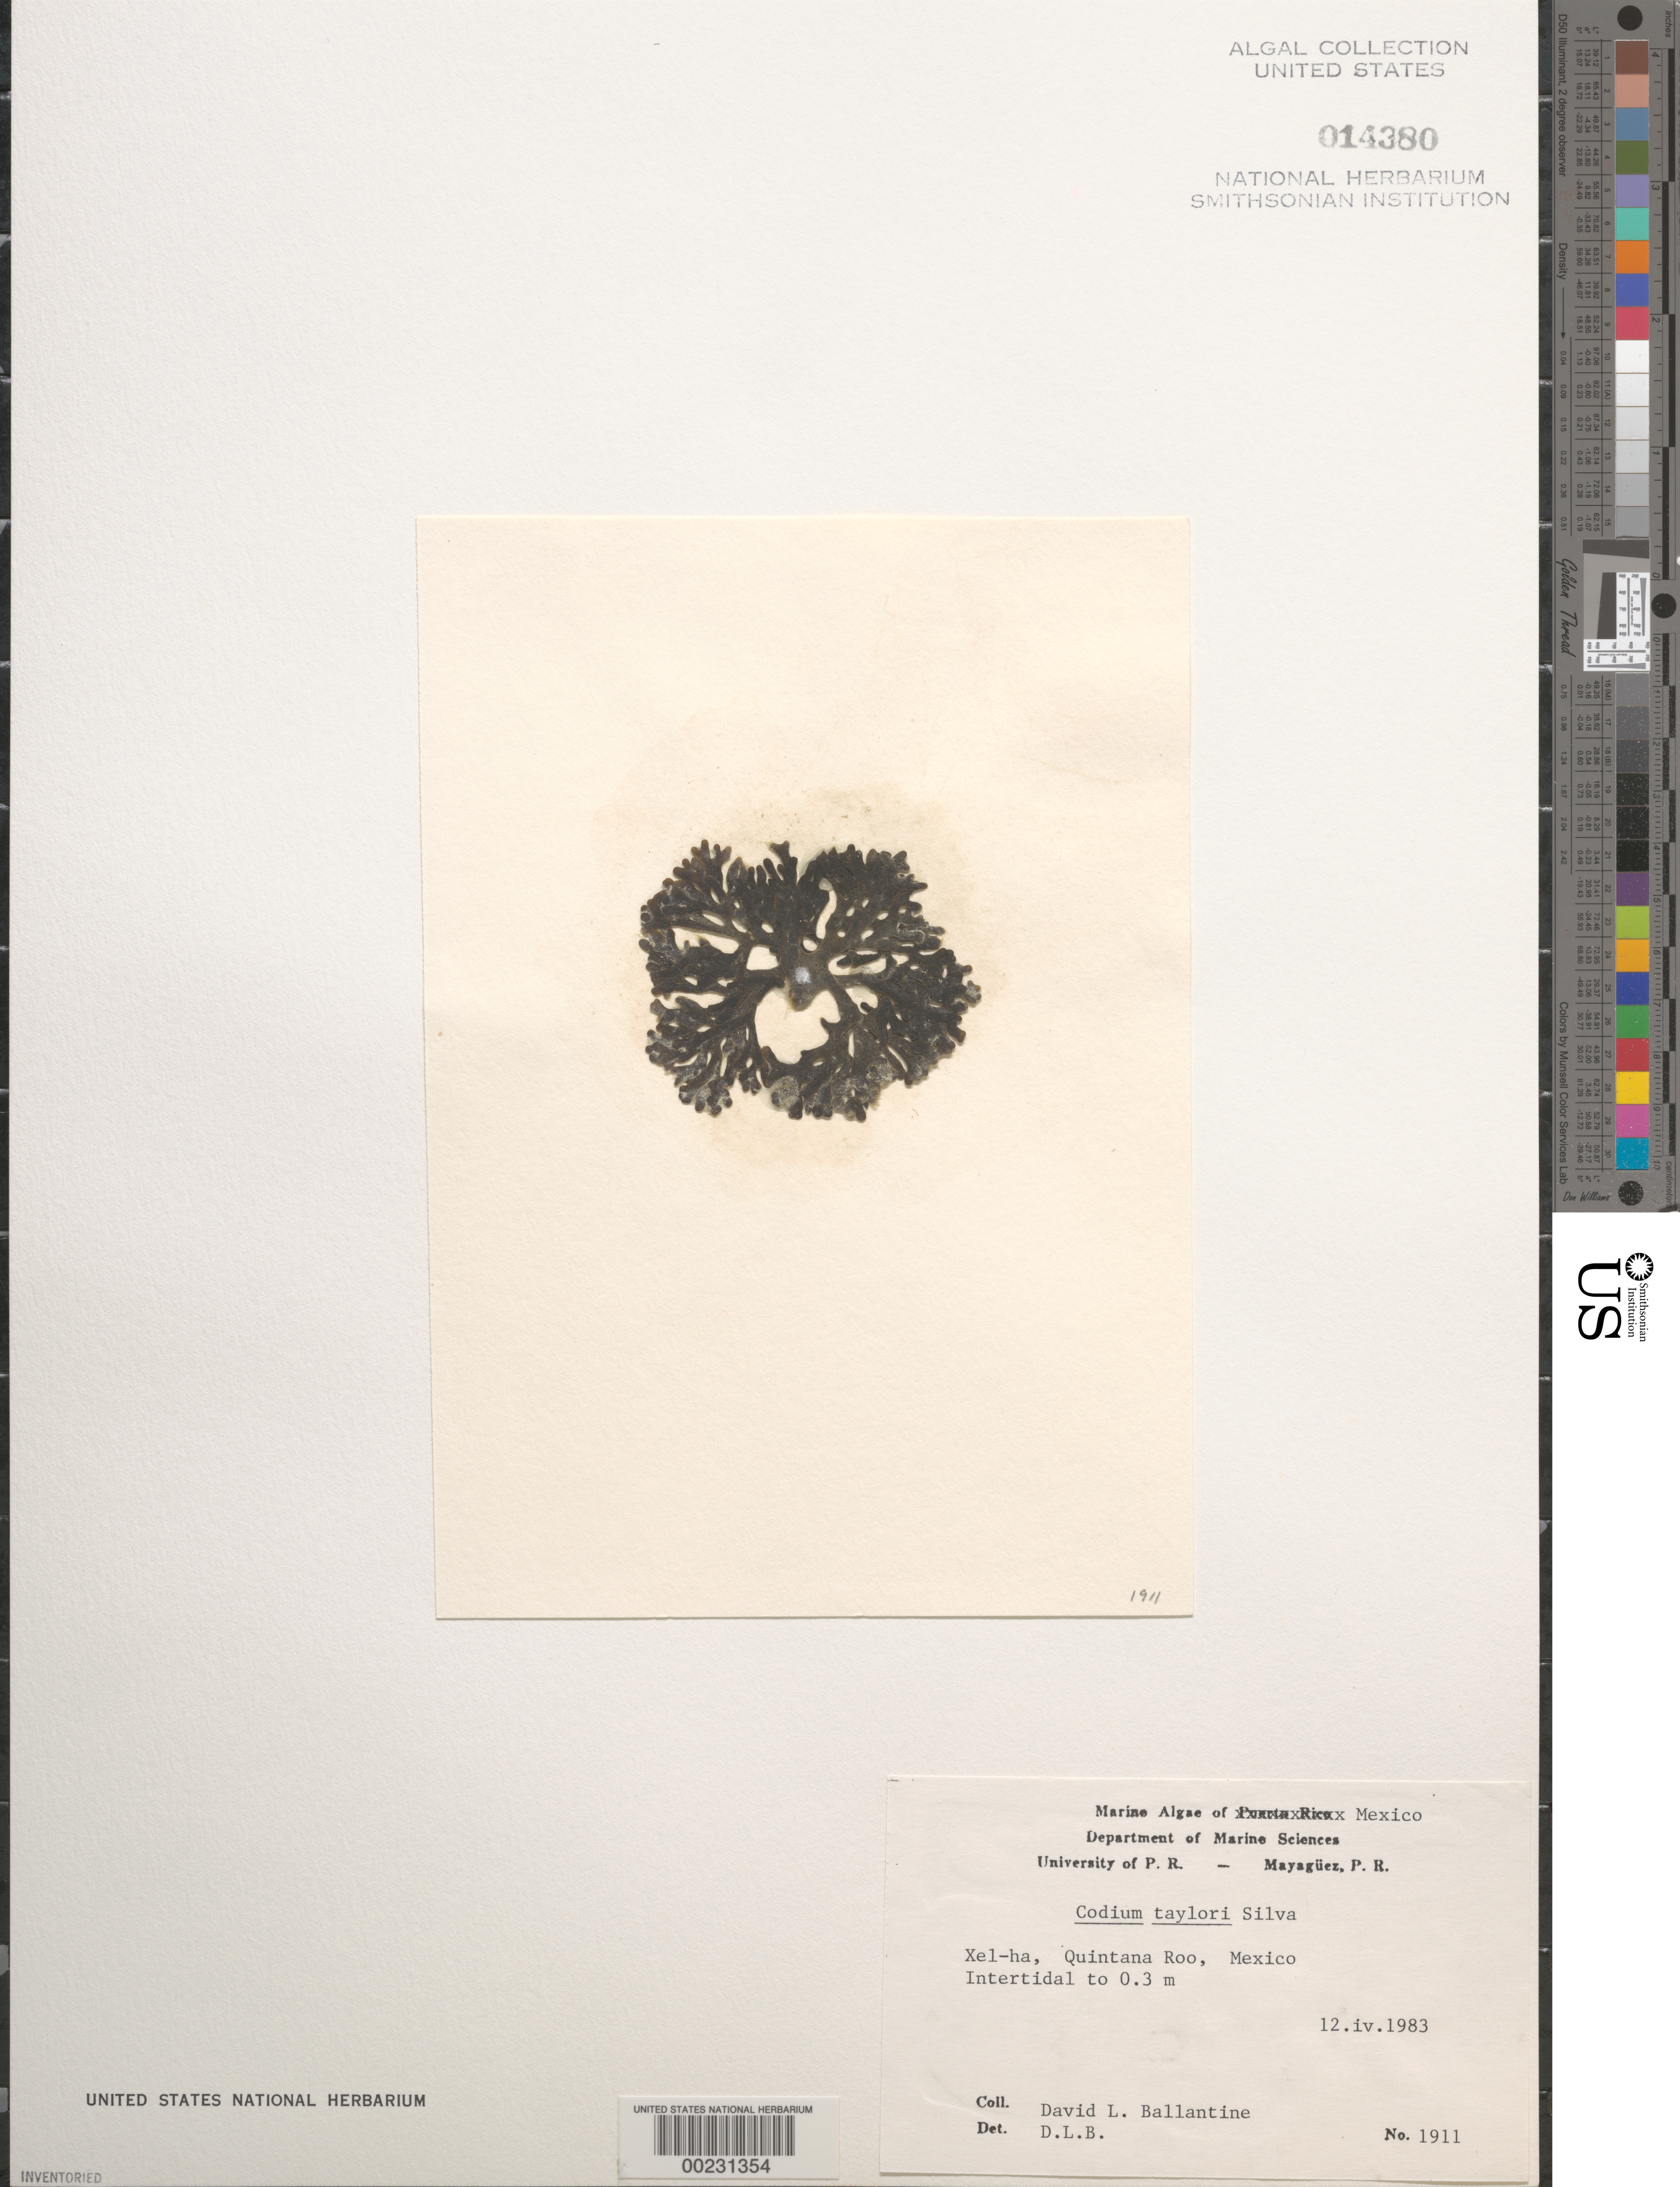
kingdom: Plantae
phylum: Chlorophyta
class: Ulvophyceae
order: Bryopsidales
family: Codiaceae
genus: Codium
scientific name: Codium taylorii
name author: P.C. Silva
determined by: Ballantine, D. L.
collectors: D.L. Ballantine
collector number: DLB 1911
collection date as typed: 12 Apr 1983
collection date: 1983-04-12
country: Mexico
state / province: Quintana Roo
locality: Xel-ha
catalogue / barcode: US 14380